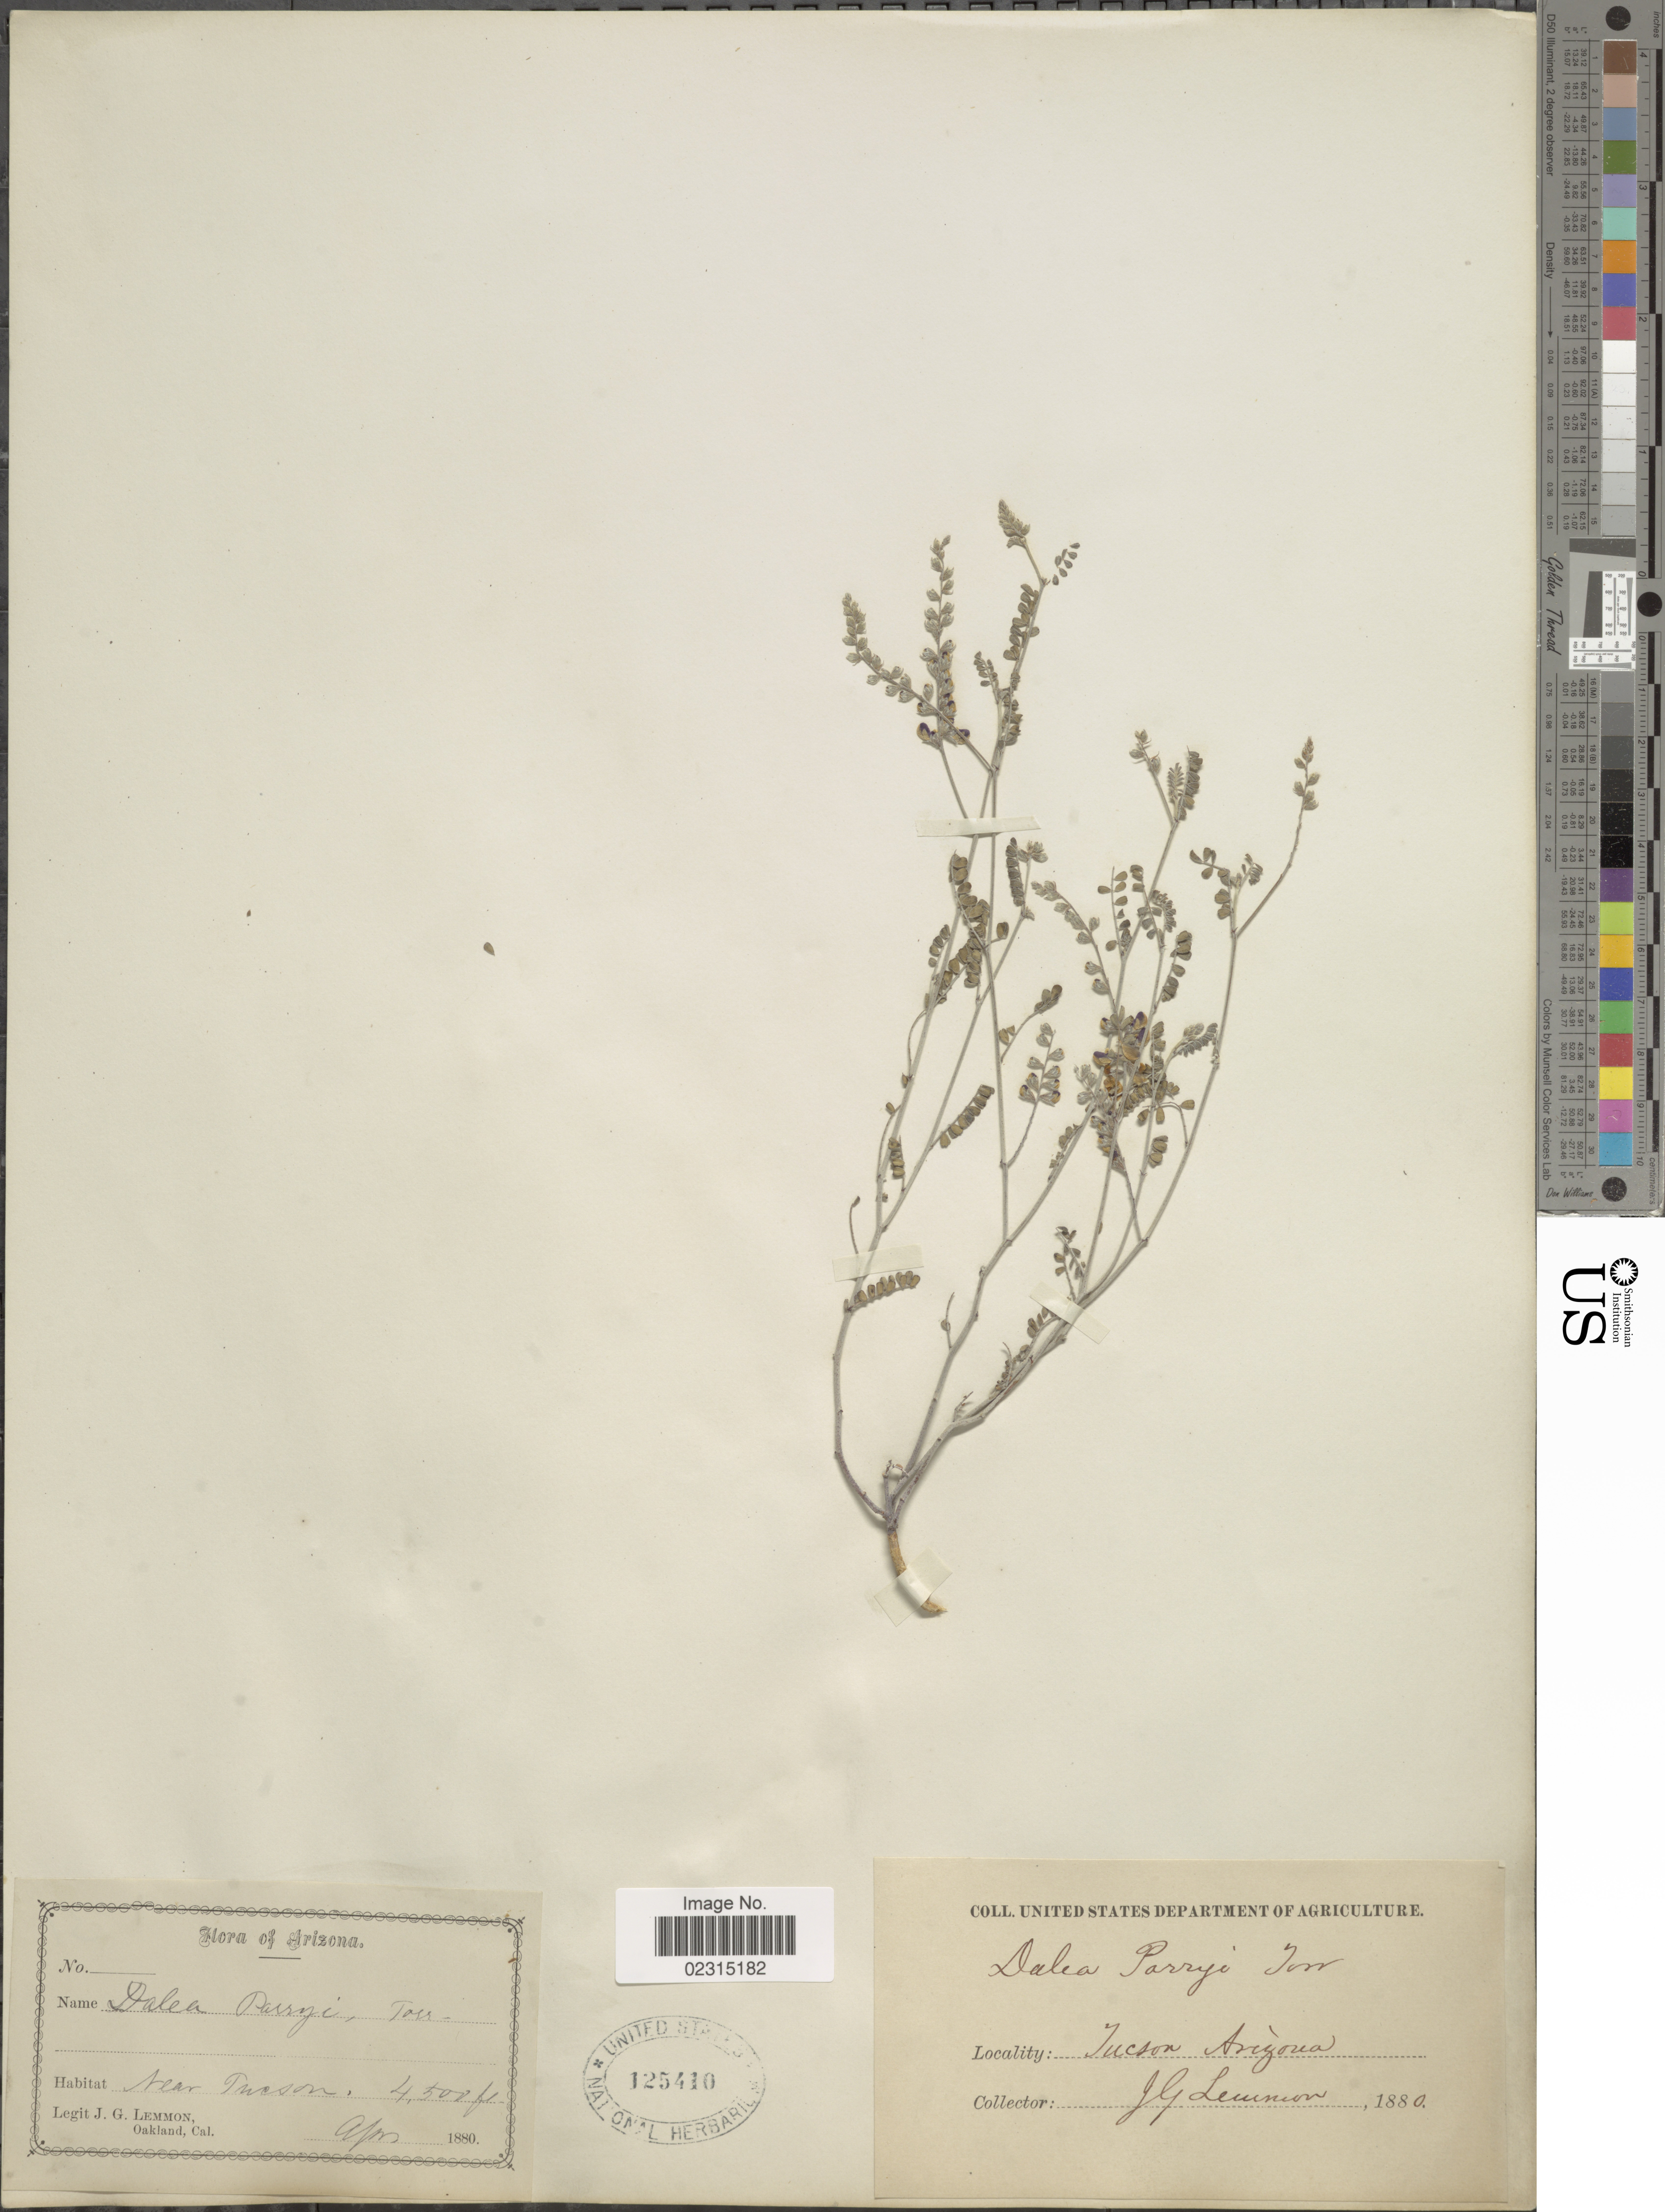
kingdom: Plantae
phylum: Tracheophyta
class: Magnoliopsida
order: Fabales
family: Fabaceae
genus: Marina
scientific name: Marina parryi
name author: (Torr. & A. Gray) Barneby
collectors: J. Lemmon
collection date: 1880-04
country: United States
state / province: Arizona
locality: Near Tucson, Tucson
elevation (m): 1372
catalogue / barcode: US 125410